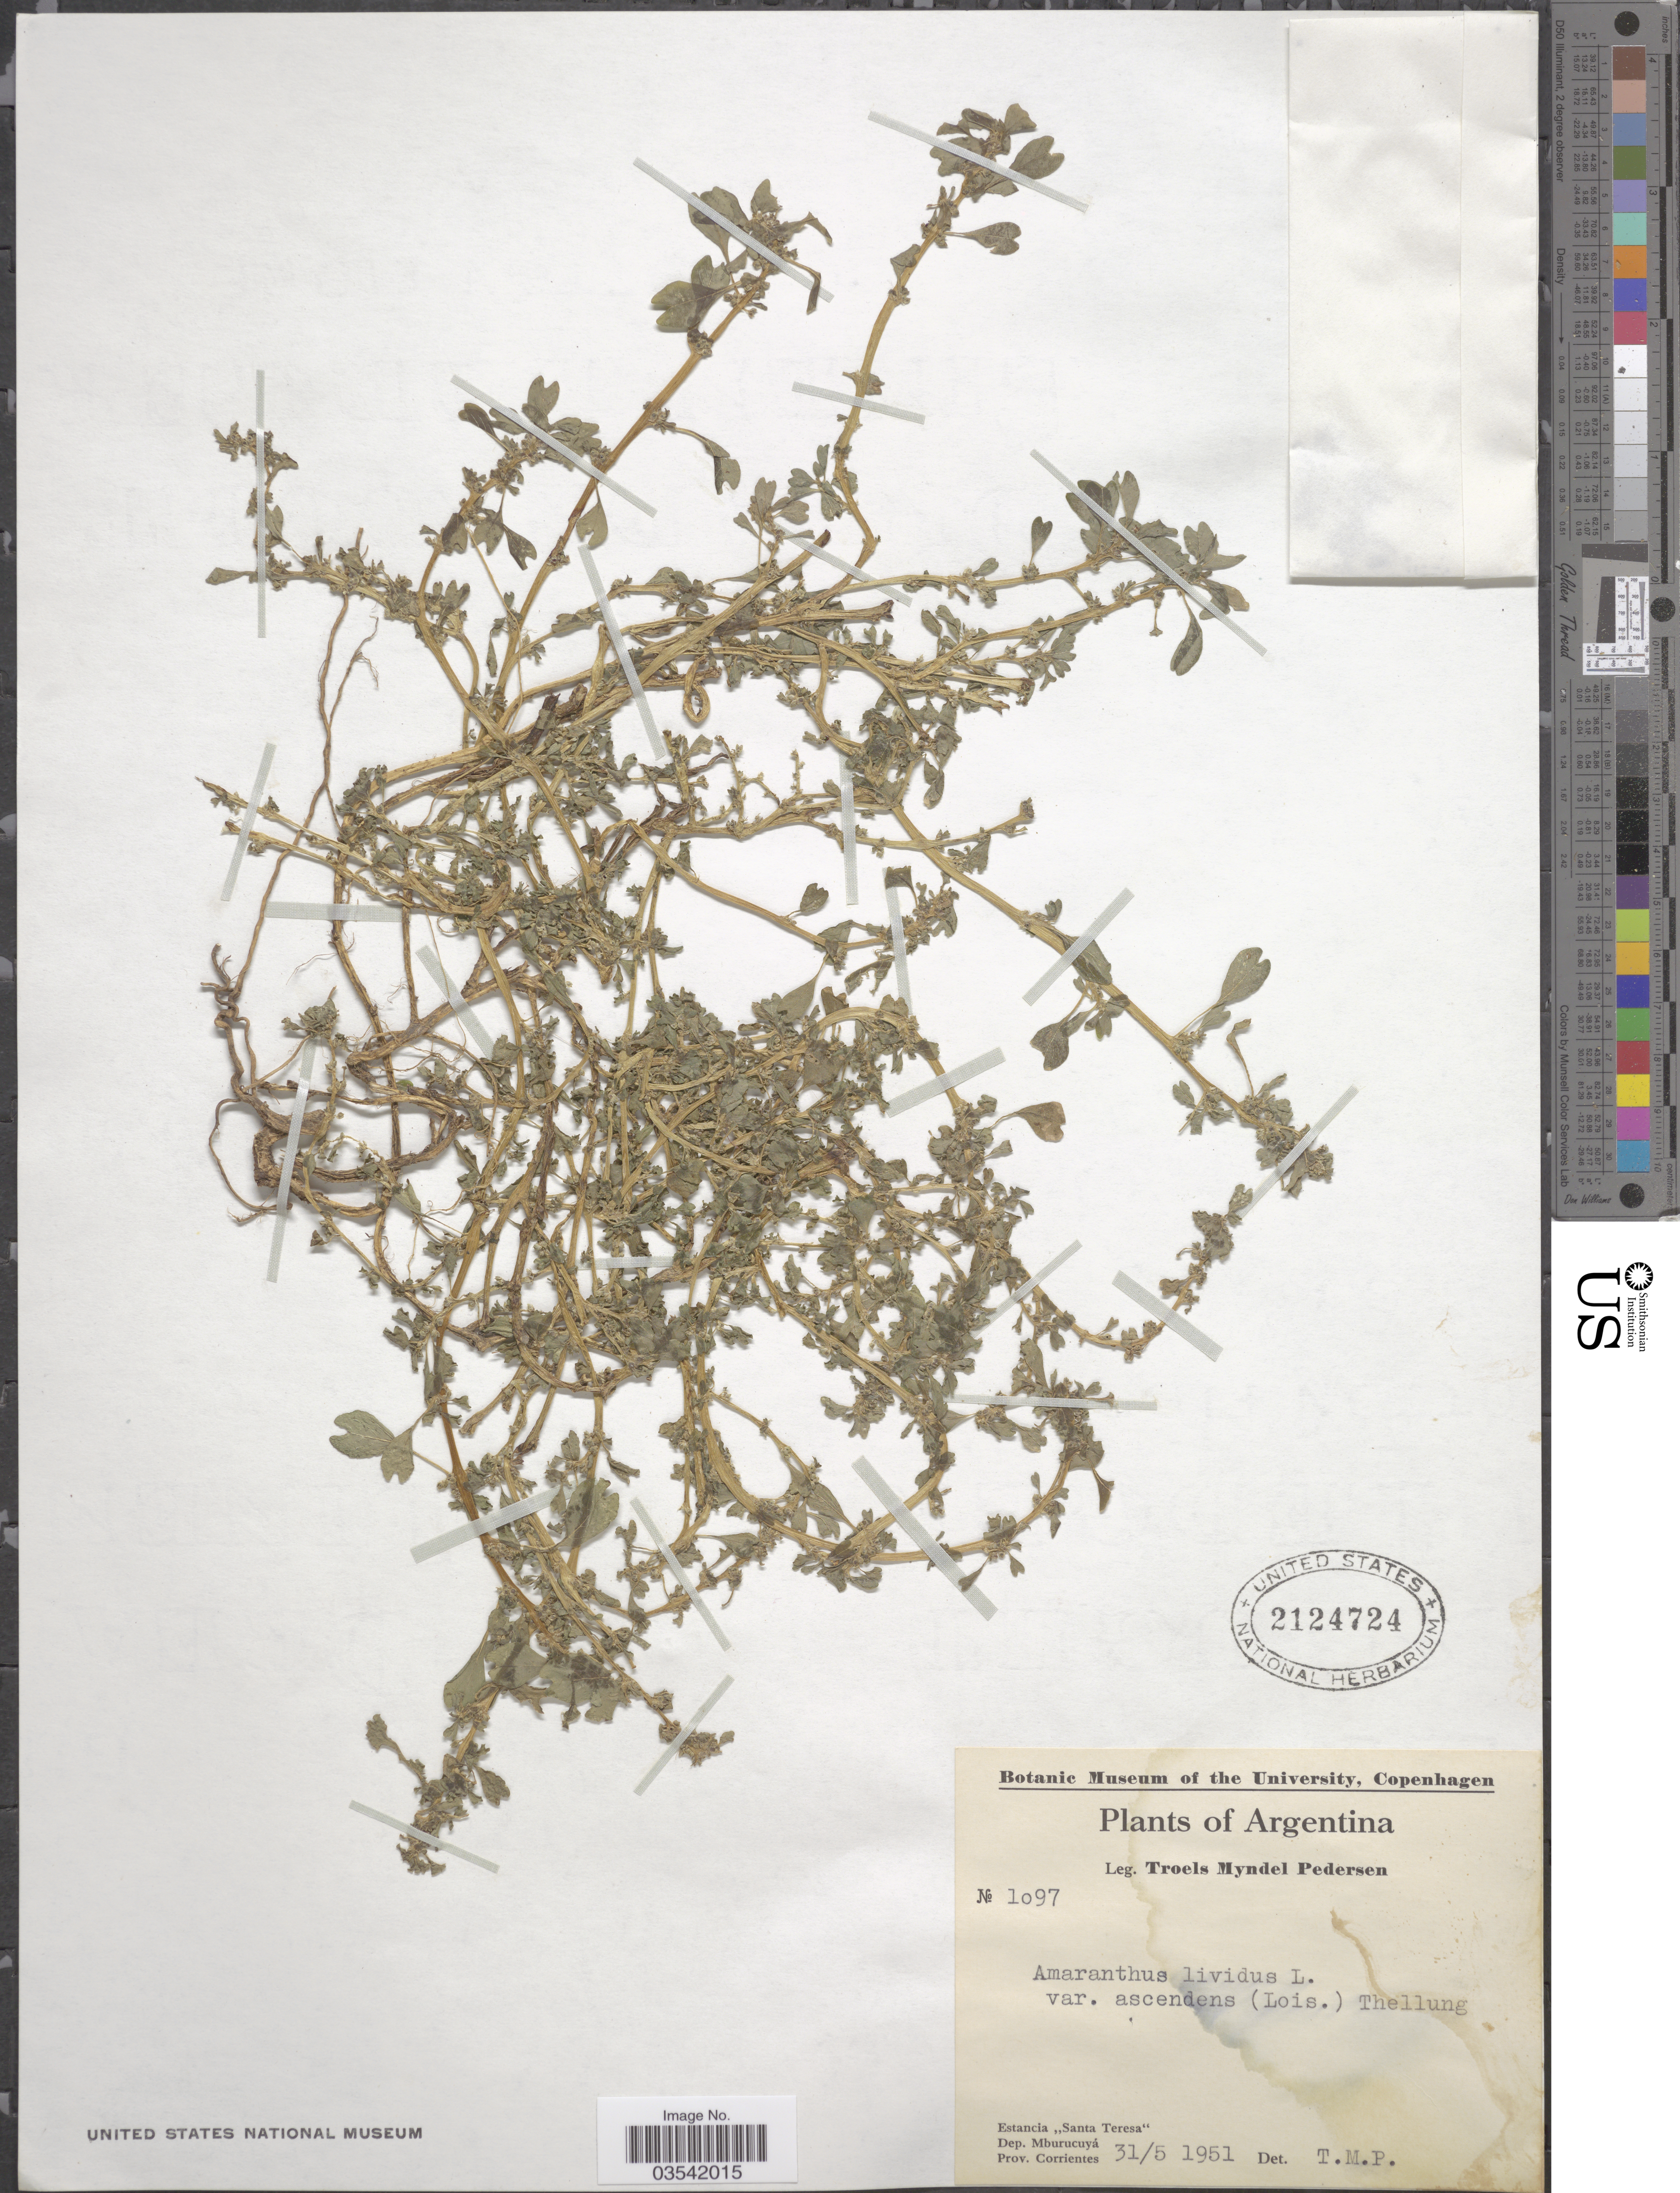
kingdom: Plantae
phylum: Tracheophyta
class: Magnoliopsida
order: Caryophyllales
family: Amaranthaceae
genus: Amaranthus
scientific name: Amaranthus lividus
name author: L.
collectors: T. Pederson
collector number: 1097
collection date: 1951-05-31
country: Argentina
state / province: Corrientes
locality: Estancia "Santa Teresa". Dep. Mburucuyá.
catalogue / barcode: US 2124724